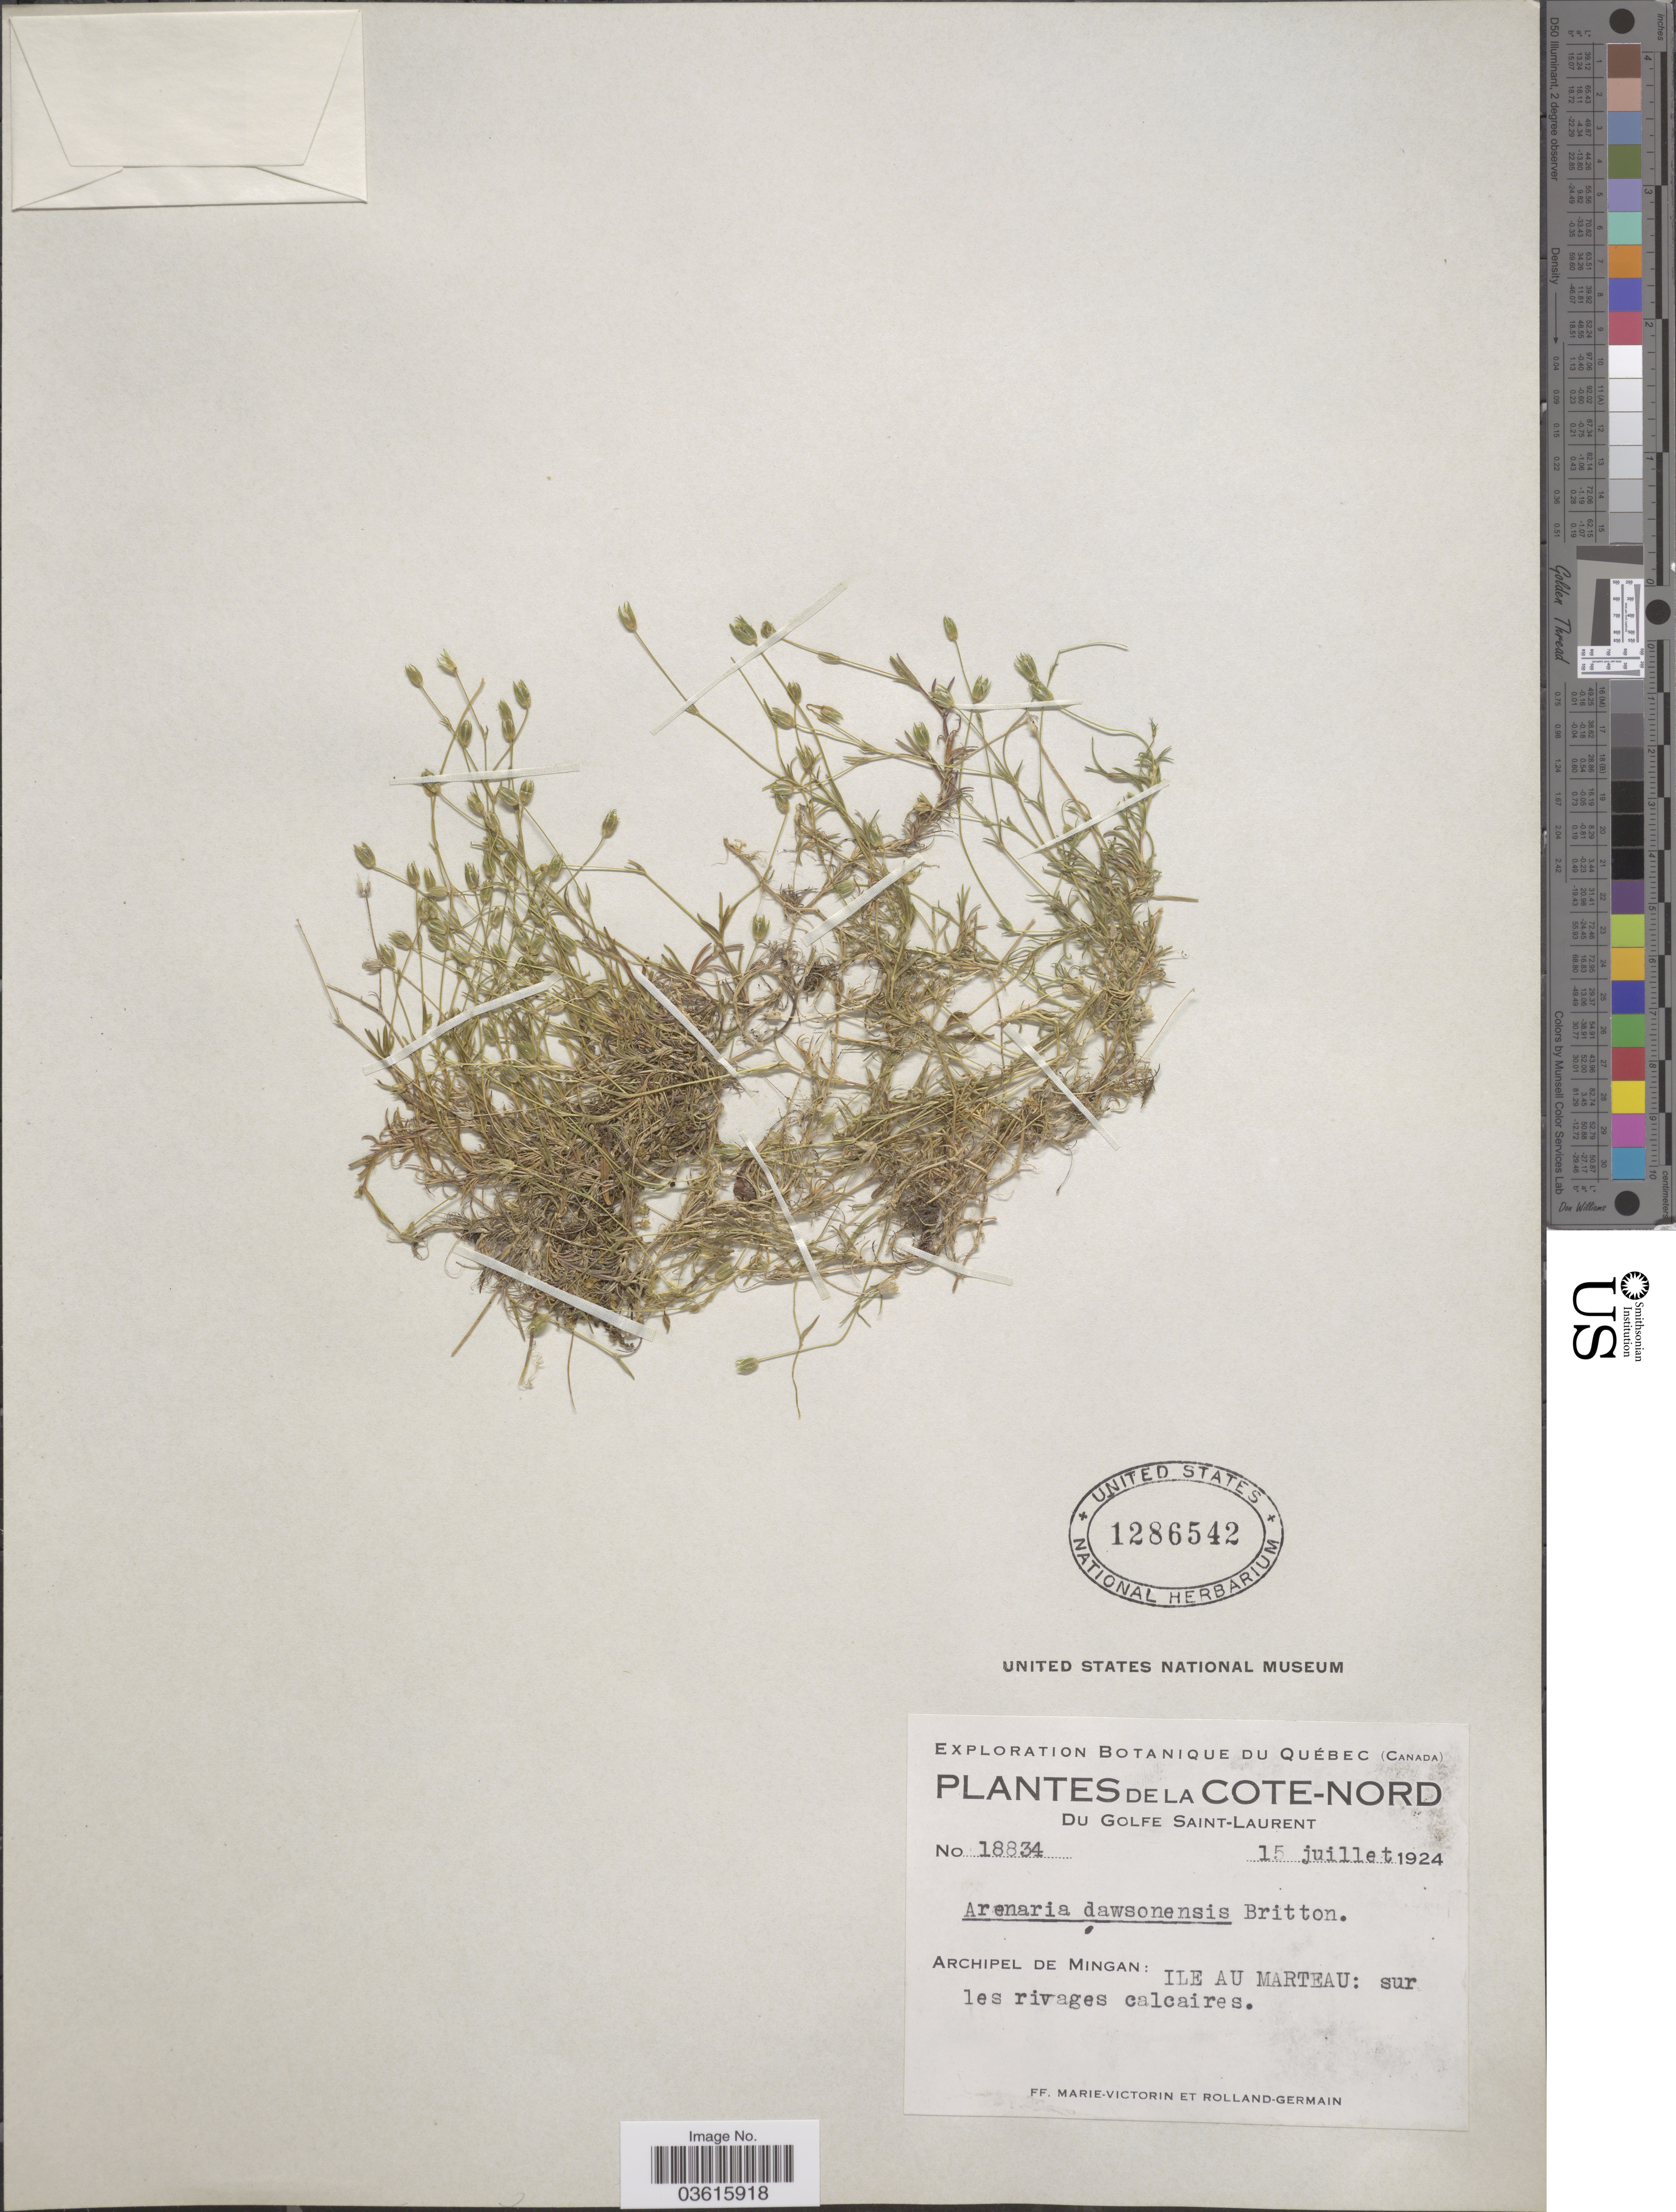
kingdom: Plantae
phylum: Tracheophyta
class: Magnoliopsida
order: Caryophyllales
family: Caryophyllaceae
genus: Minuartia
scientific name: Minuartia dawsonensis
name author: (Britton) House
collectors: F. Marie-Victorin & Rolland-Germain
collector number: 18834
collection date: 1924-07-15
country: Canada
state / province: Quebec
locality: La Cote-Nord. Du Golfe Saint-Laurent. Archipel de Mingan: Ile au Marteau.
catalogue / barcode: US 1286542